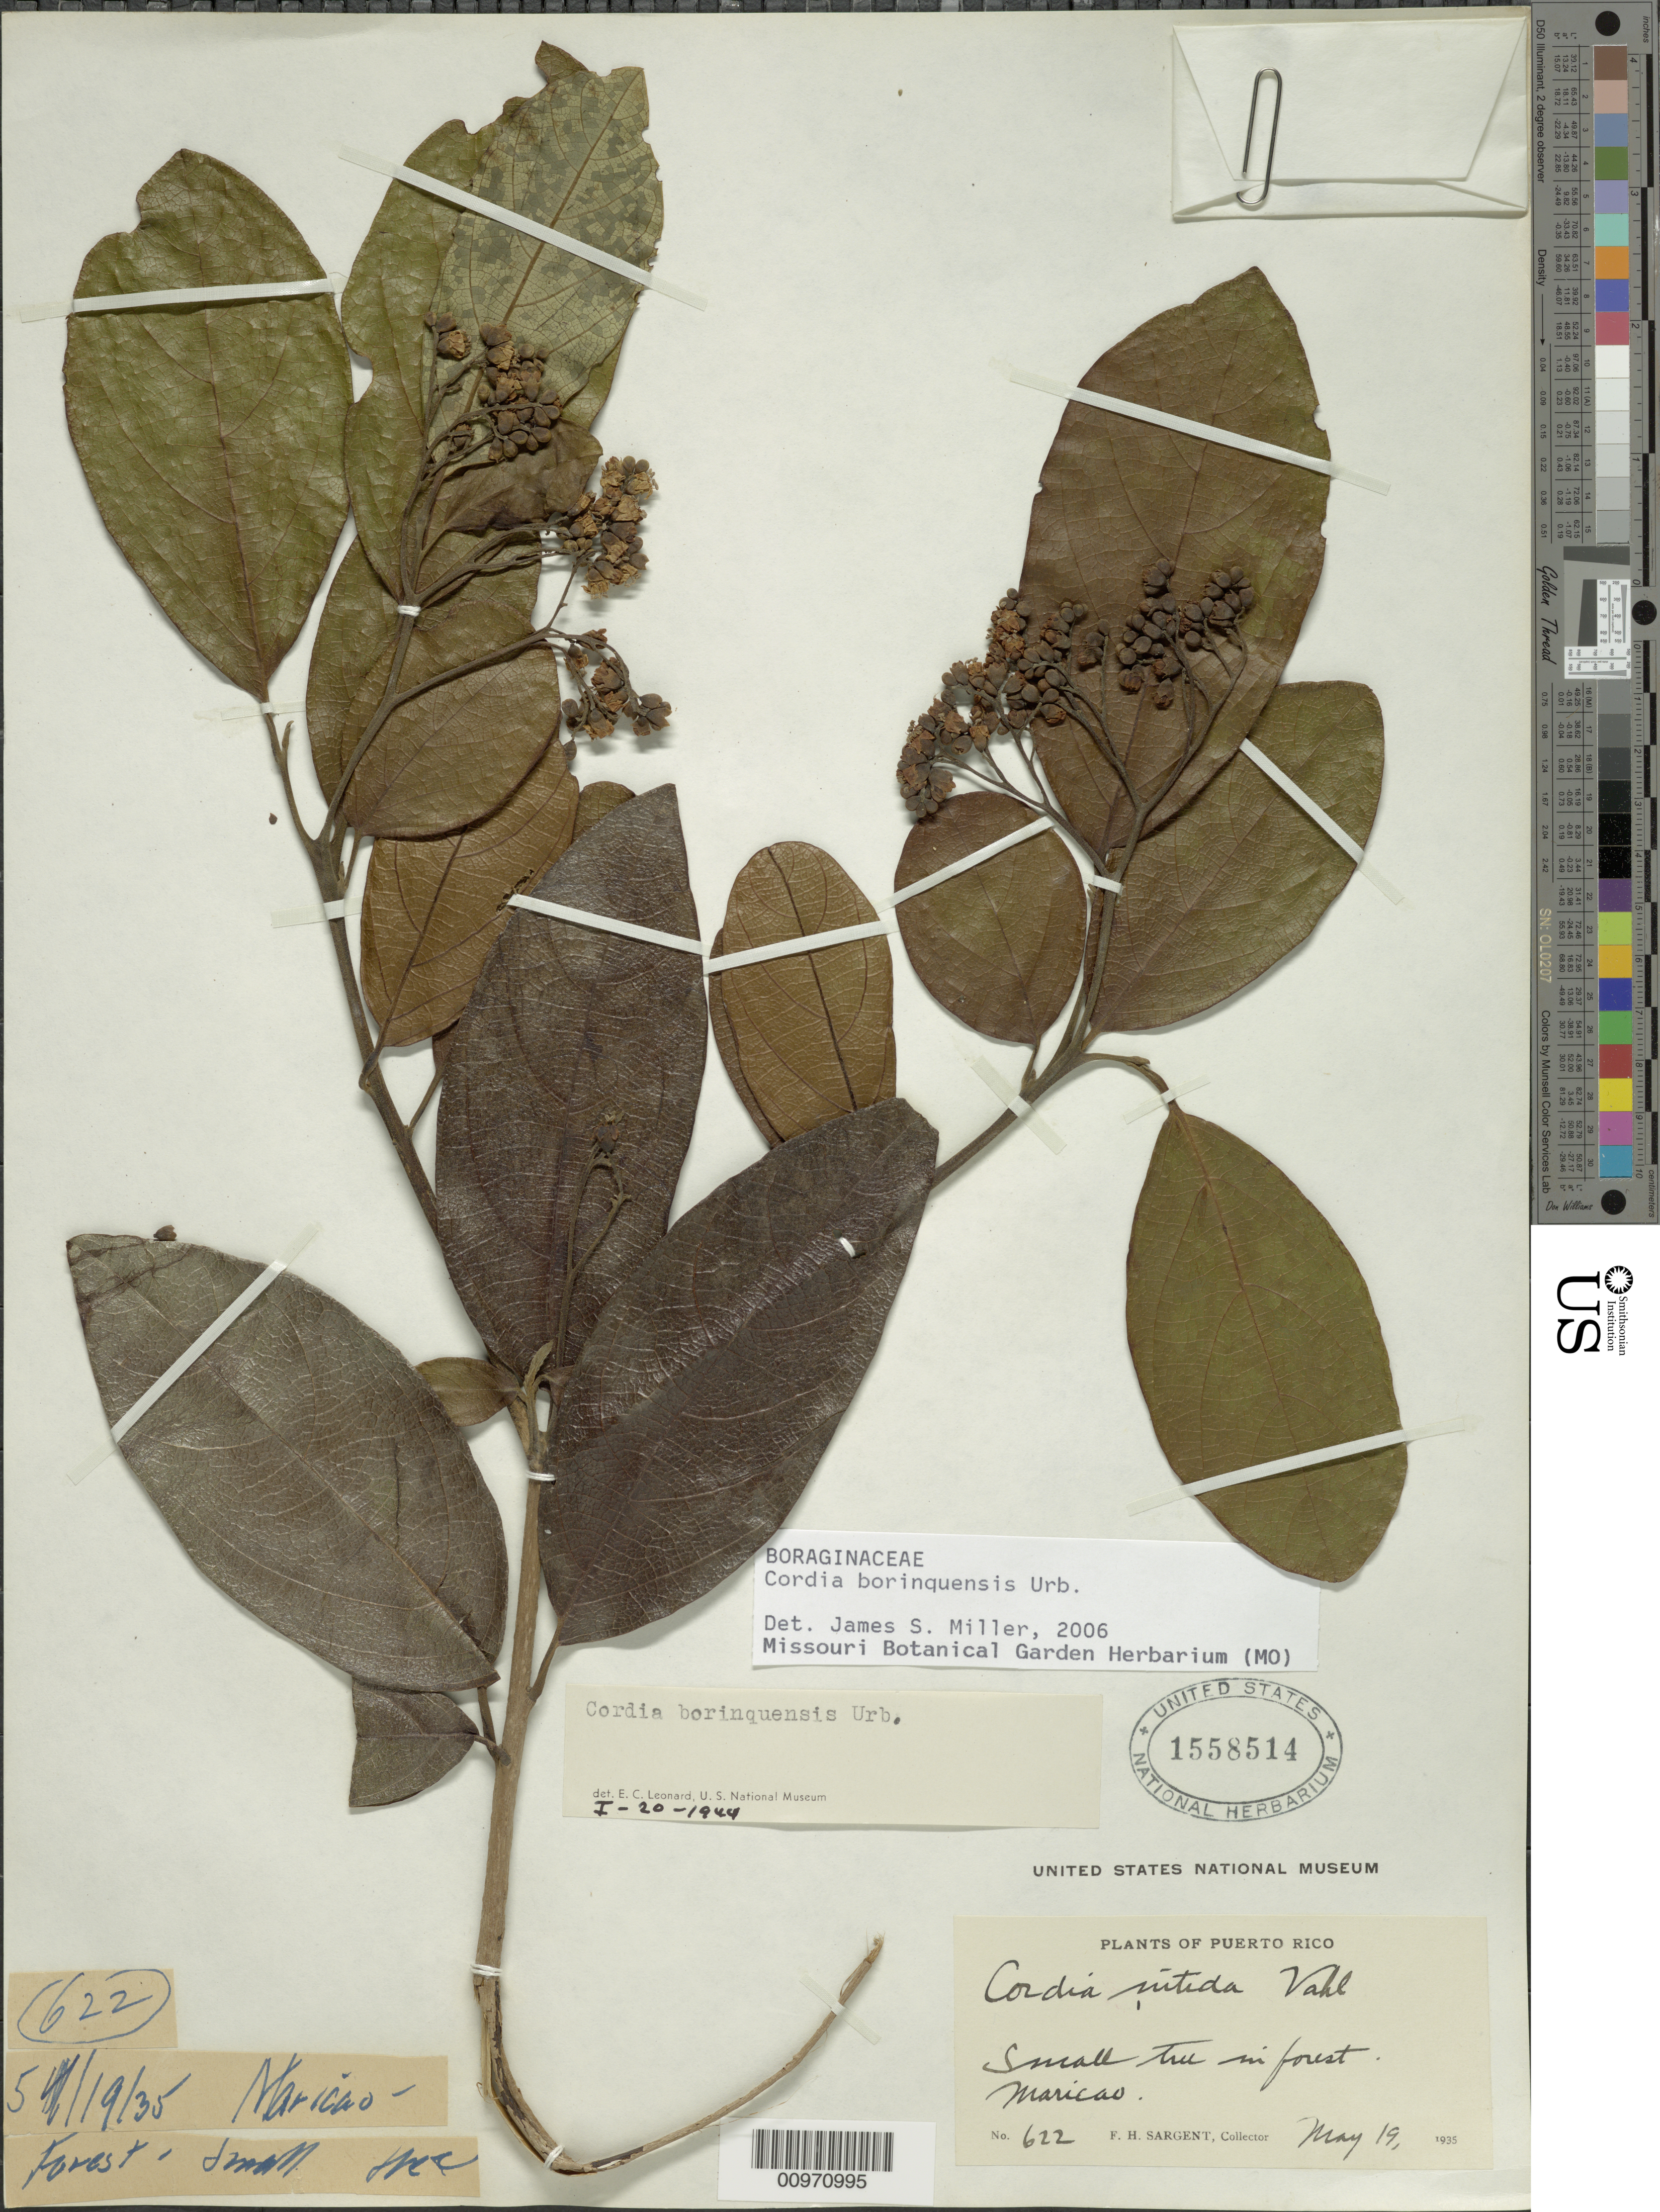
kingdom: Plantae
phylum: Tracheophyta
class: Magnoliopsida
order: Boraginales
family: Cordiaceae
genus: Cordia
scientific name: Cordia borinquensis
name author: Urb.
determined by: Miller, James S., (MO), Missouri Botanical Garden (UNITED STATES)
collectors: F. H. Sargent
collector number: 622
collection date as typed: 19 May 1935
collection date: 1935-05-19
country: Puerto Rico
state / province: Maricao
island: Puerto Rico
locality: Maricao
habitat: In forest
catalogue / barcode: US 1558514